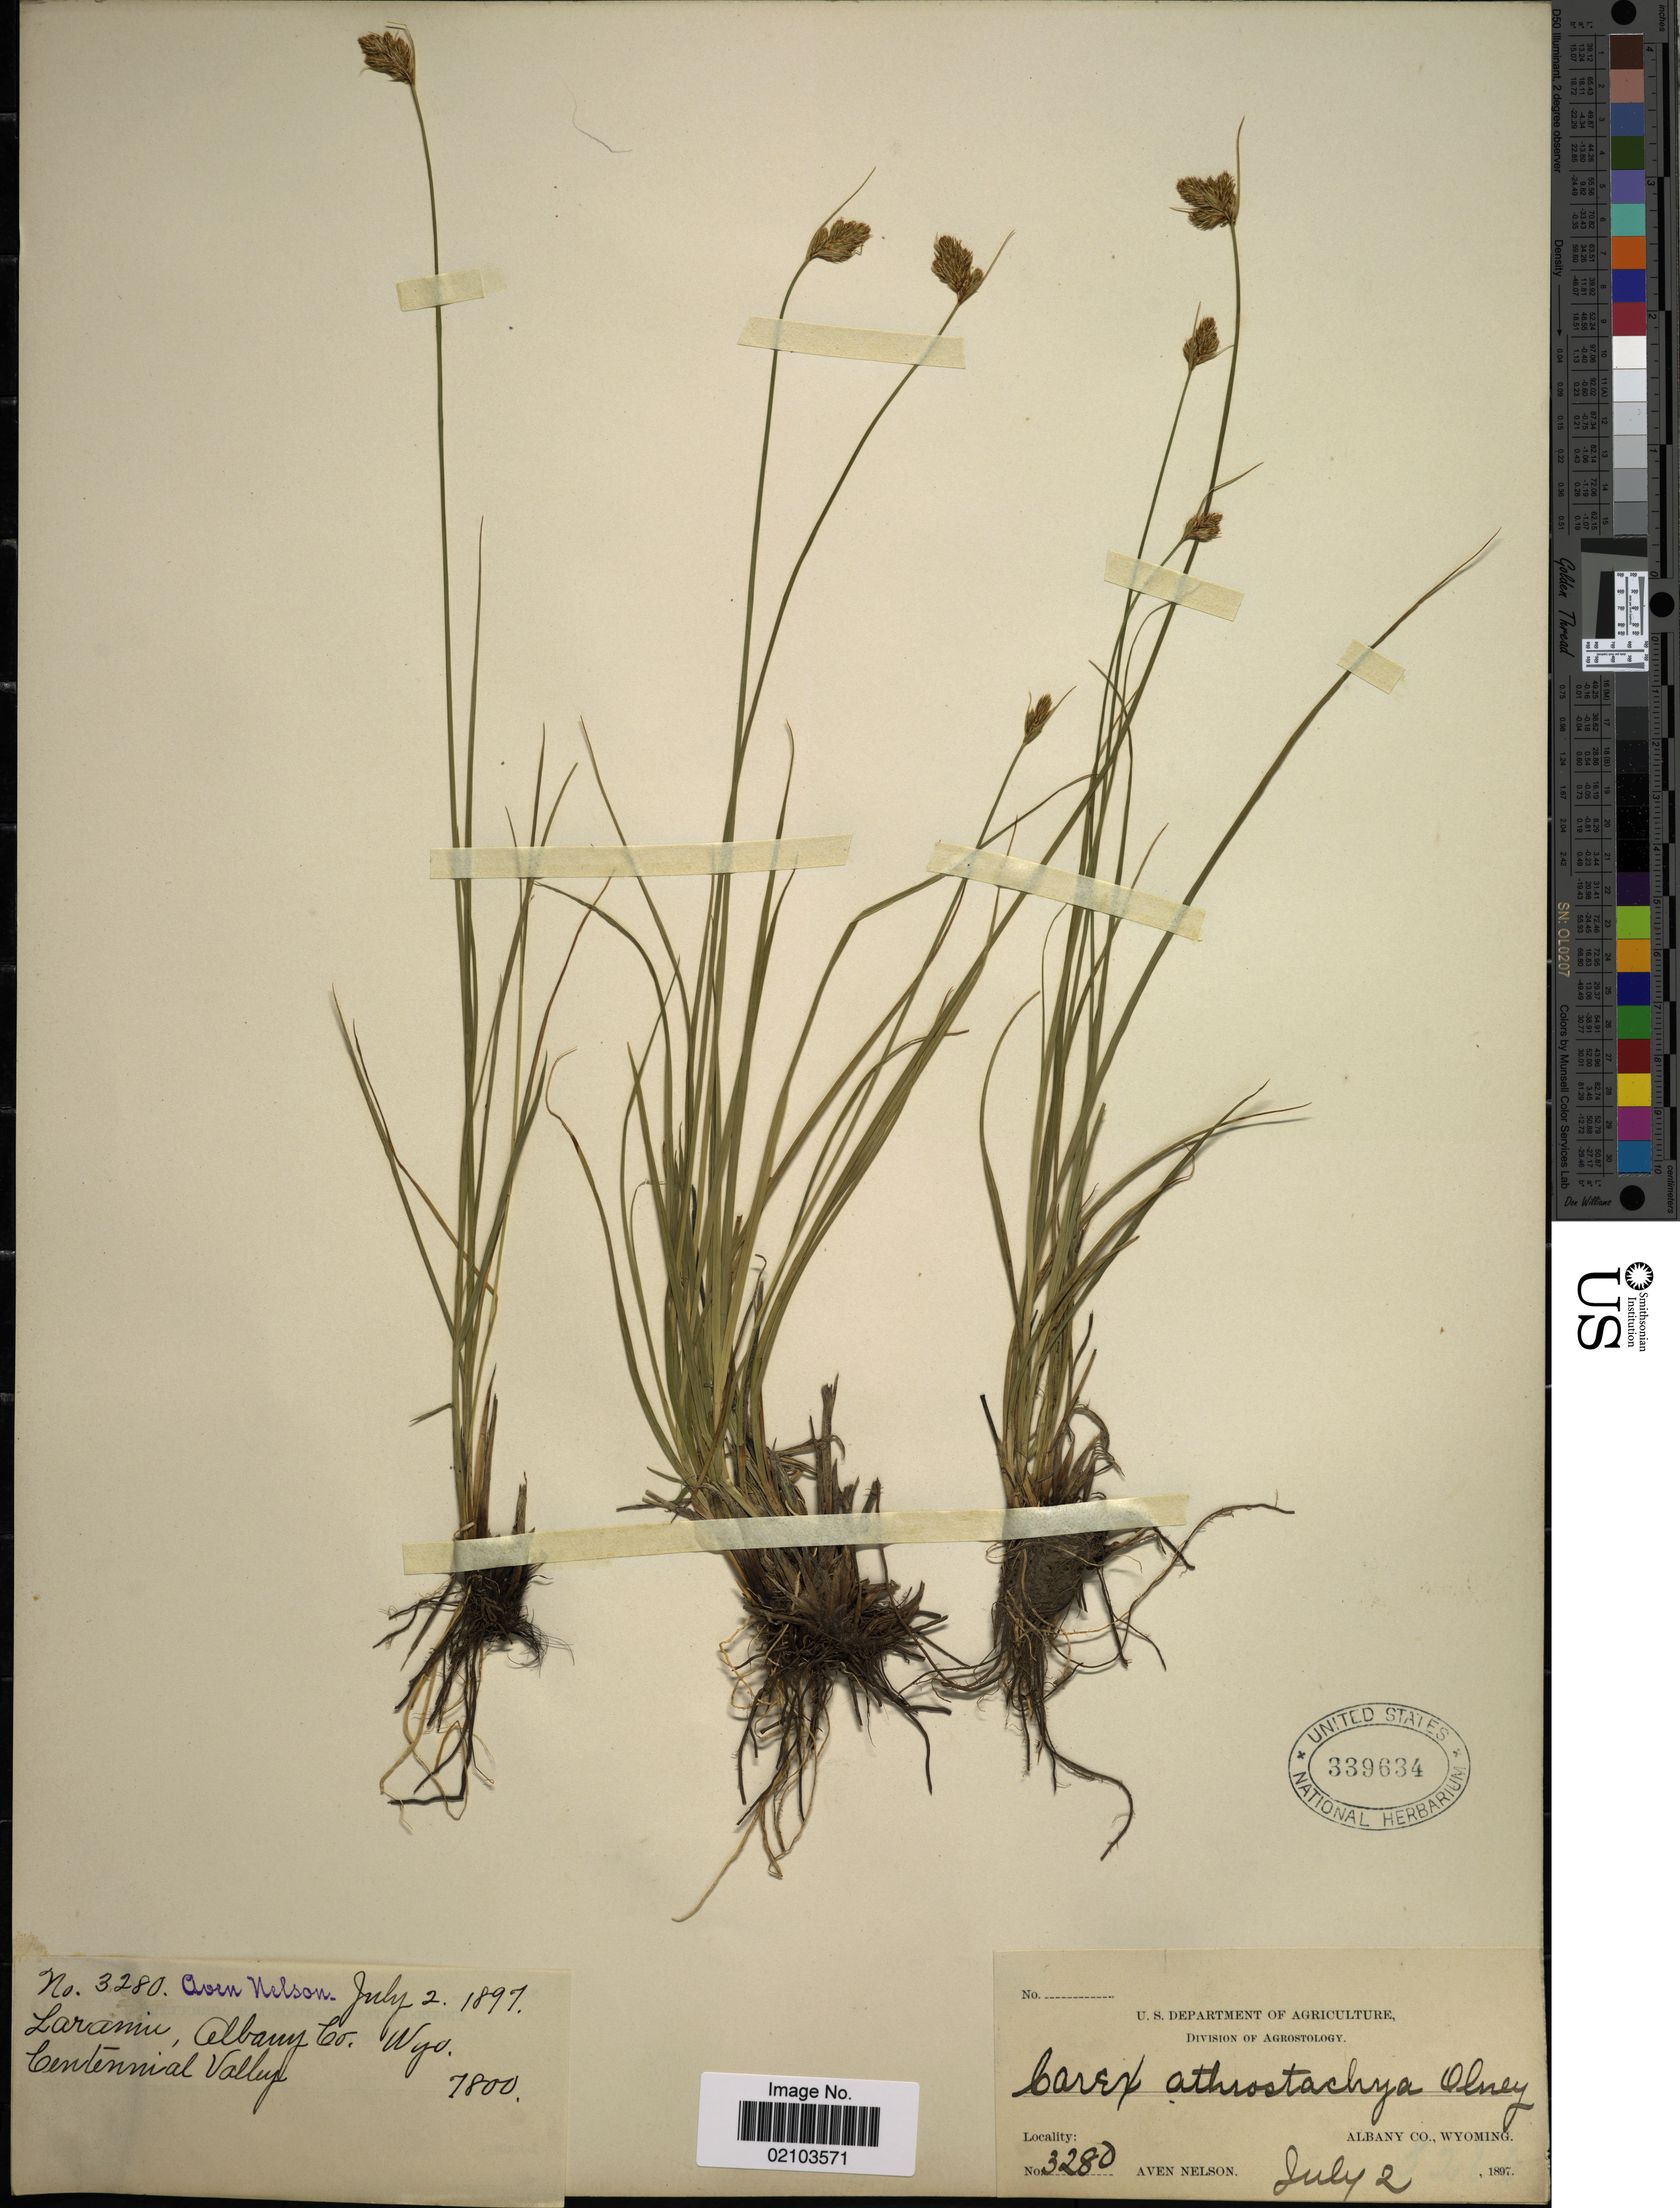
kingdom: Plantae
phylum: Tracheophyta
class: Liliopsida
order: Poales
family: Cyperaceae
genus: Carex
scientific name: Carex athrostachya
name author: Olney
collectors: A. Nelson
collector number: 3280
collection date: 1897-07-02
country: United States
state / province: Wyoming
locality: Laramie, Albany Co. Centennial Valley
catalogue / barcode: US 339634